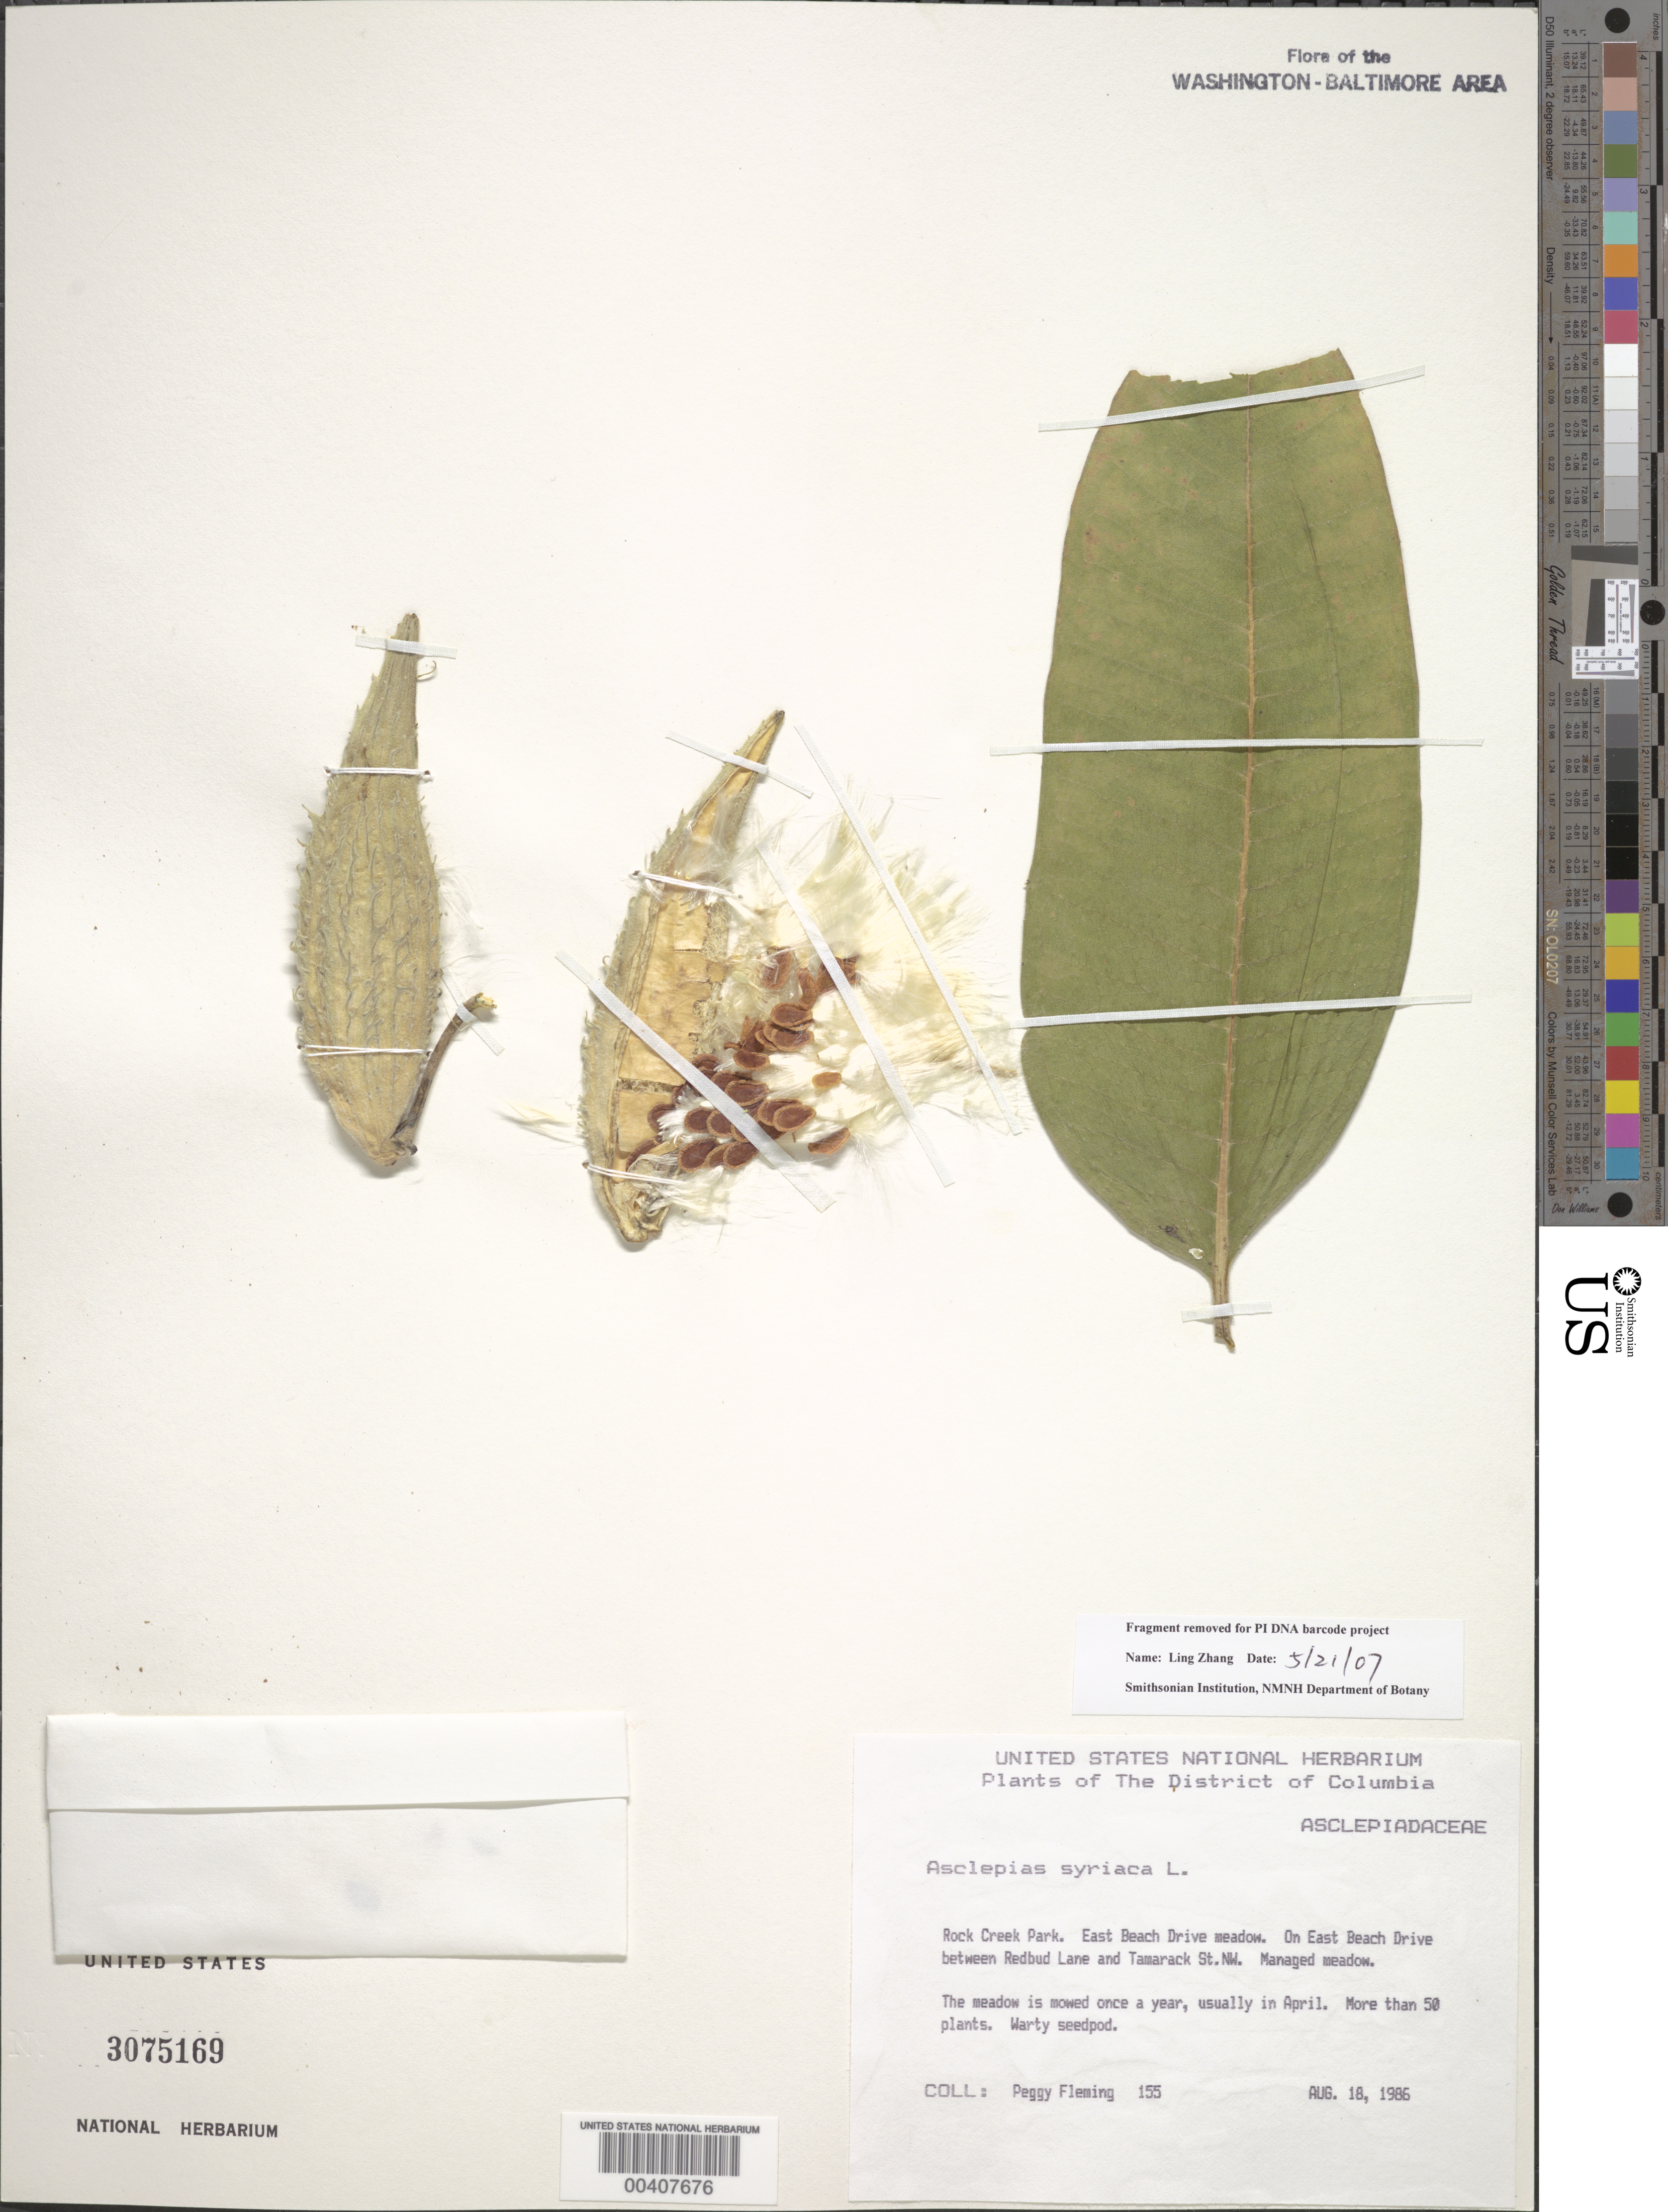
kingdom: Plantae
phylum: Tracheophyta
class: Magnoliopsida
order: Gentianales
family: Apocynaceae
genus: Asclepias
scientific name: Asclepias syriaca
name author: L.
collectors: P. Fleming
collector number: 155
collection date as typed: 18 Aug 1986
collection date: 1986-08-18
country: United States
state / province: District of Columbia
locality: Rock Creek Park, E Beach Drive meadow Rock Creek Park & vicinity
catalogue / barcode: US 3075169